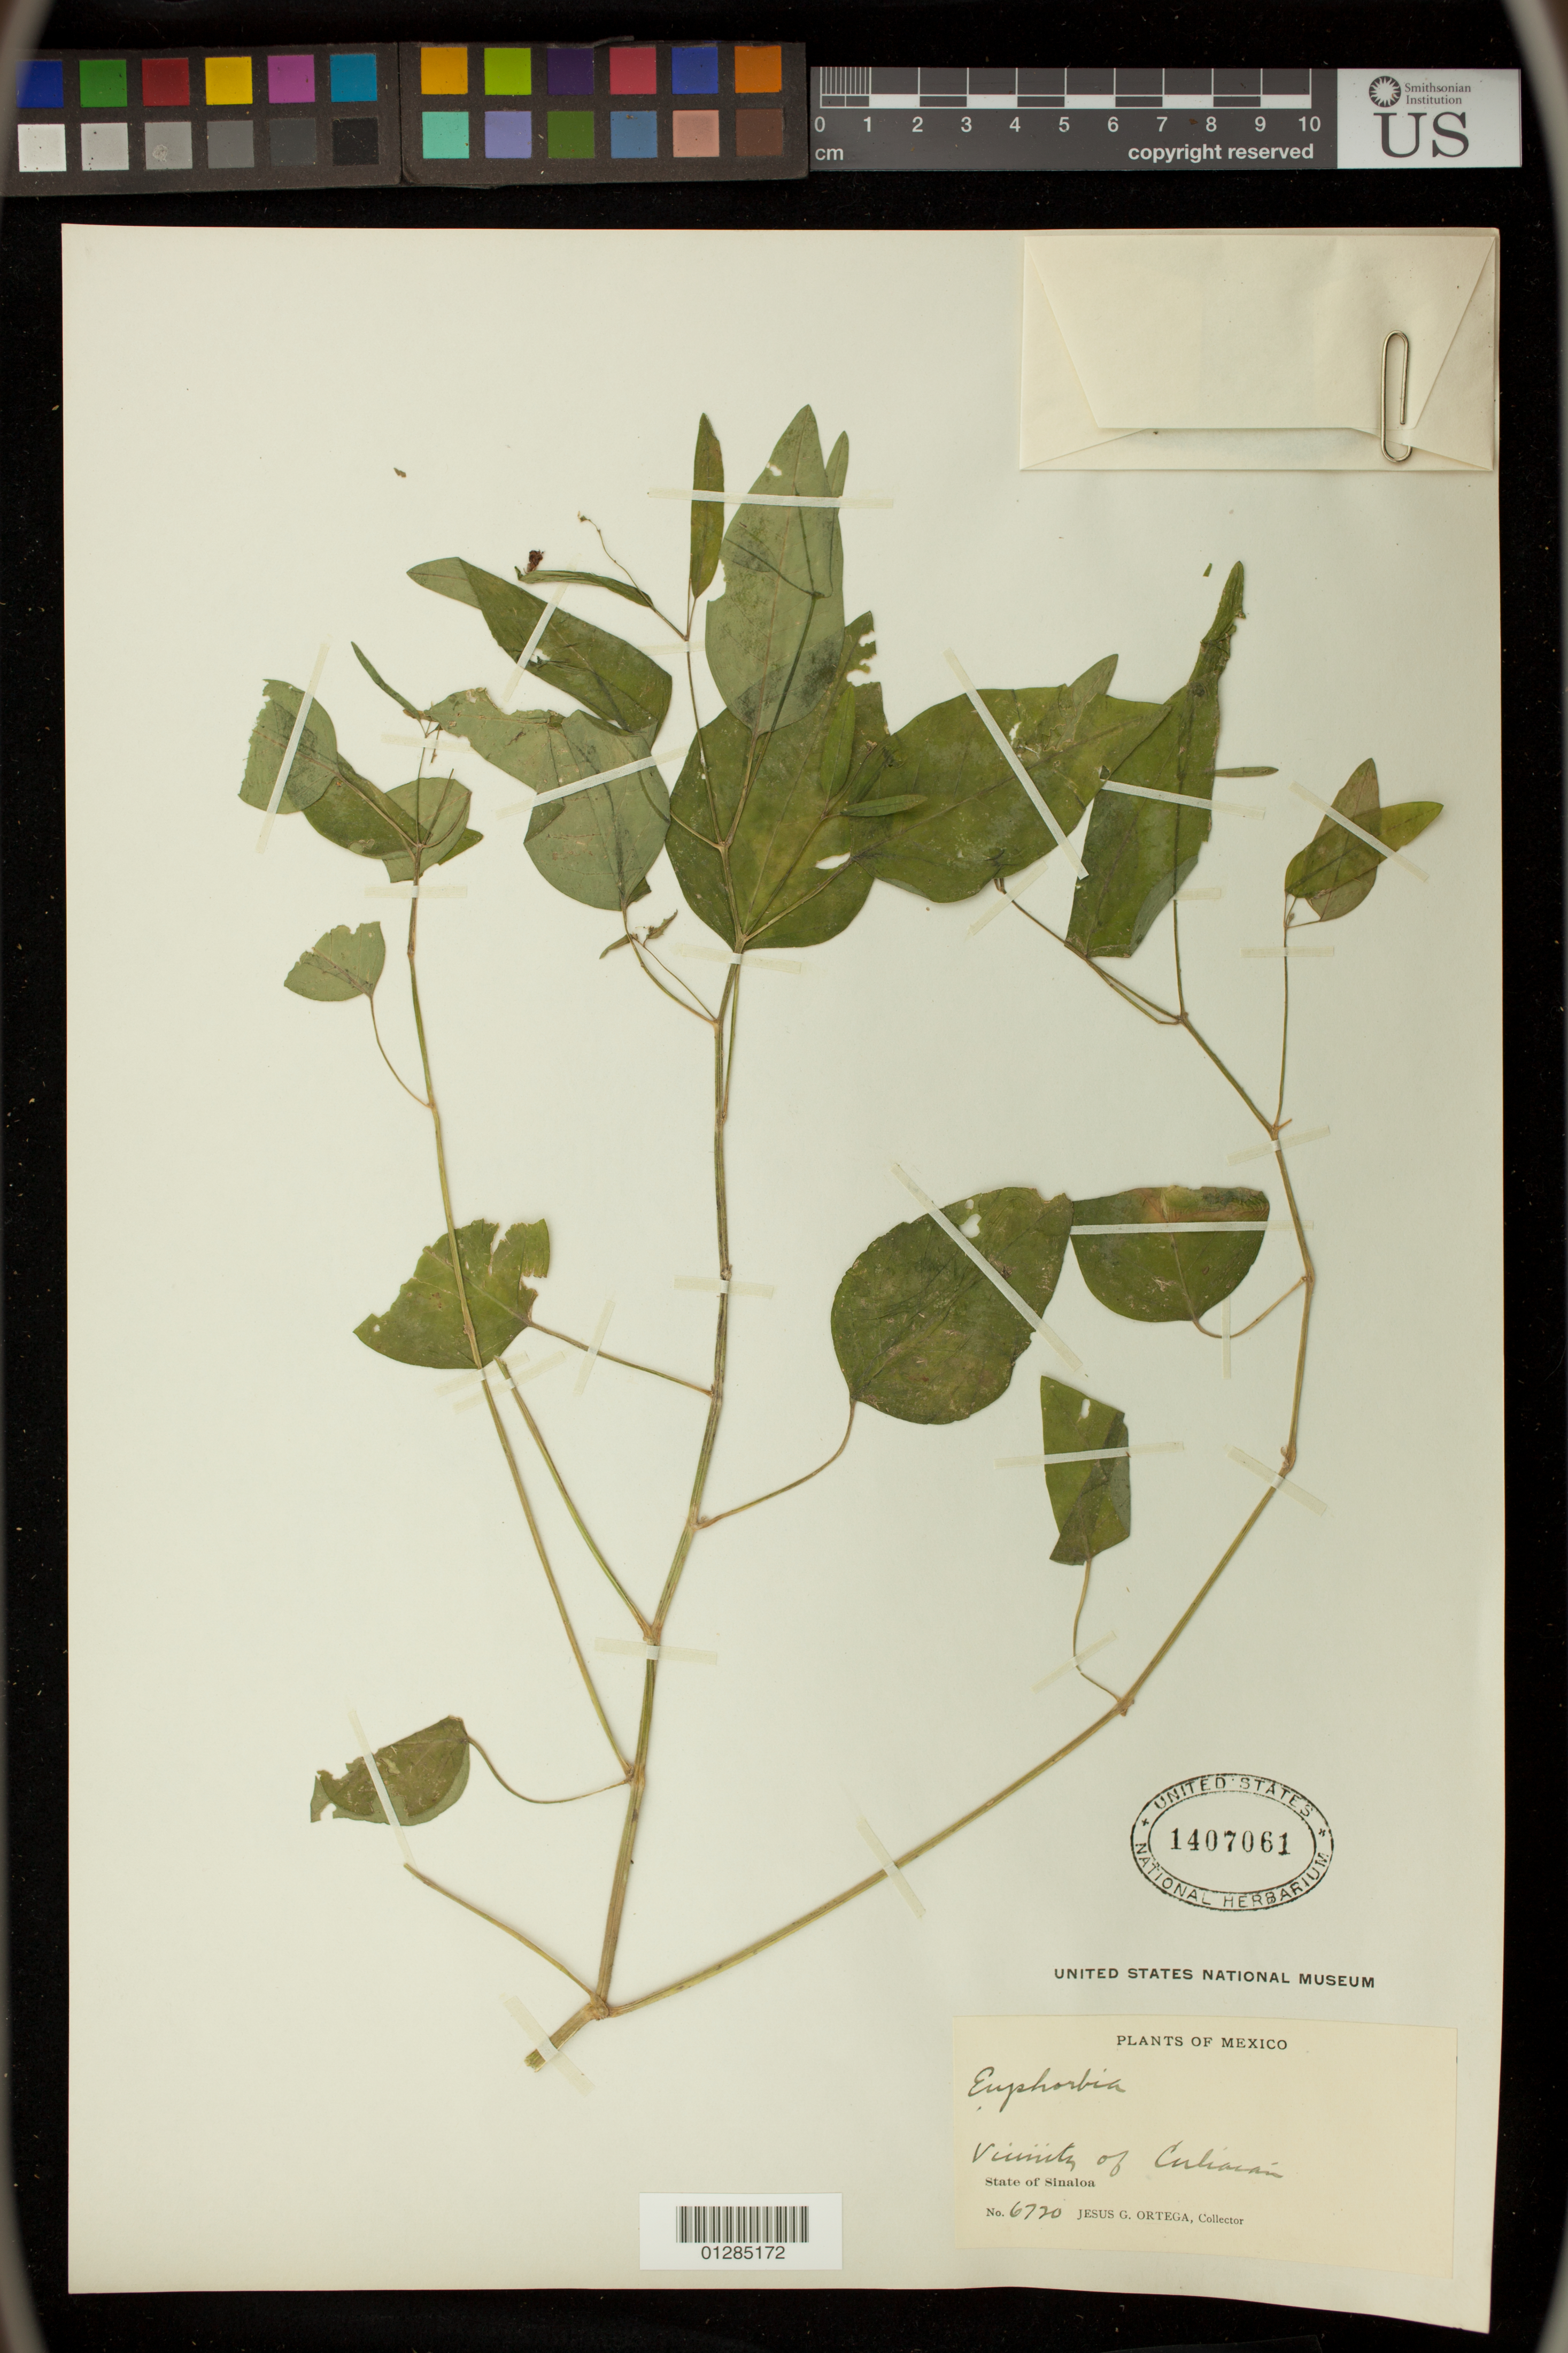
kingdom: Plantae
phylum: Tracheophyta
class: Magnoliopsida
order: Malpighiales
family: Euphorbiaceae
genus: Euphorbia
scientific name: Euphorbia graminea var. graminea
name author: Jacq.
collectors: J. Ortega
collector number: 6720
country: Mexico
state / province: Sinaloa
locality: Vicinity of Culiacan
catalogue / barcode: US 1407061